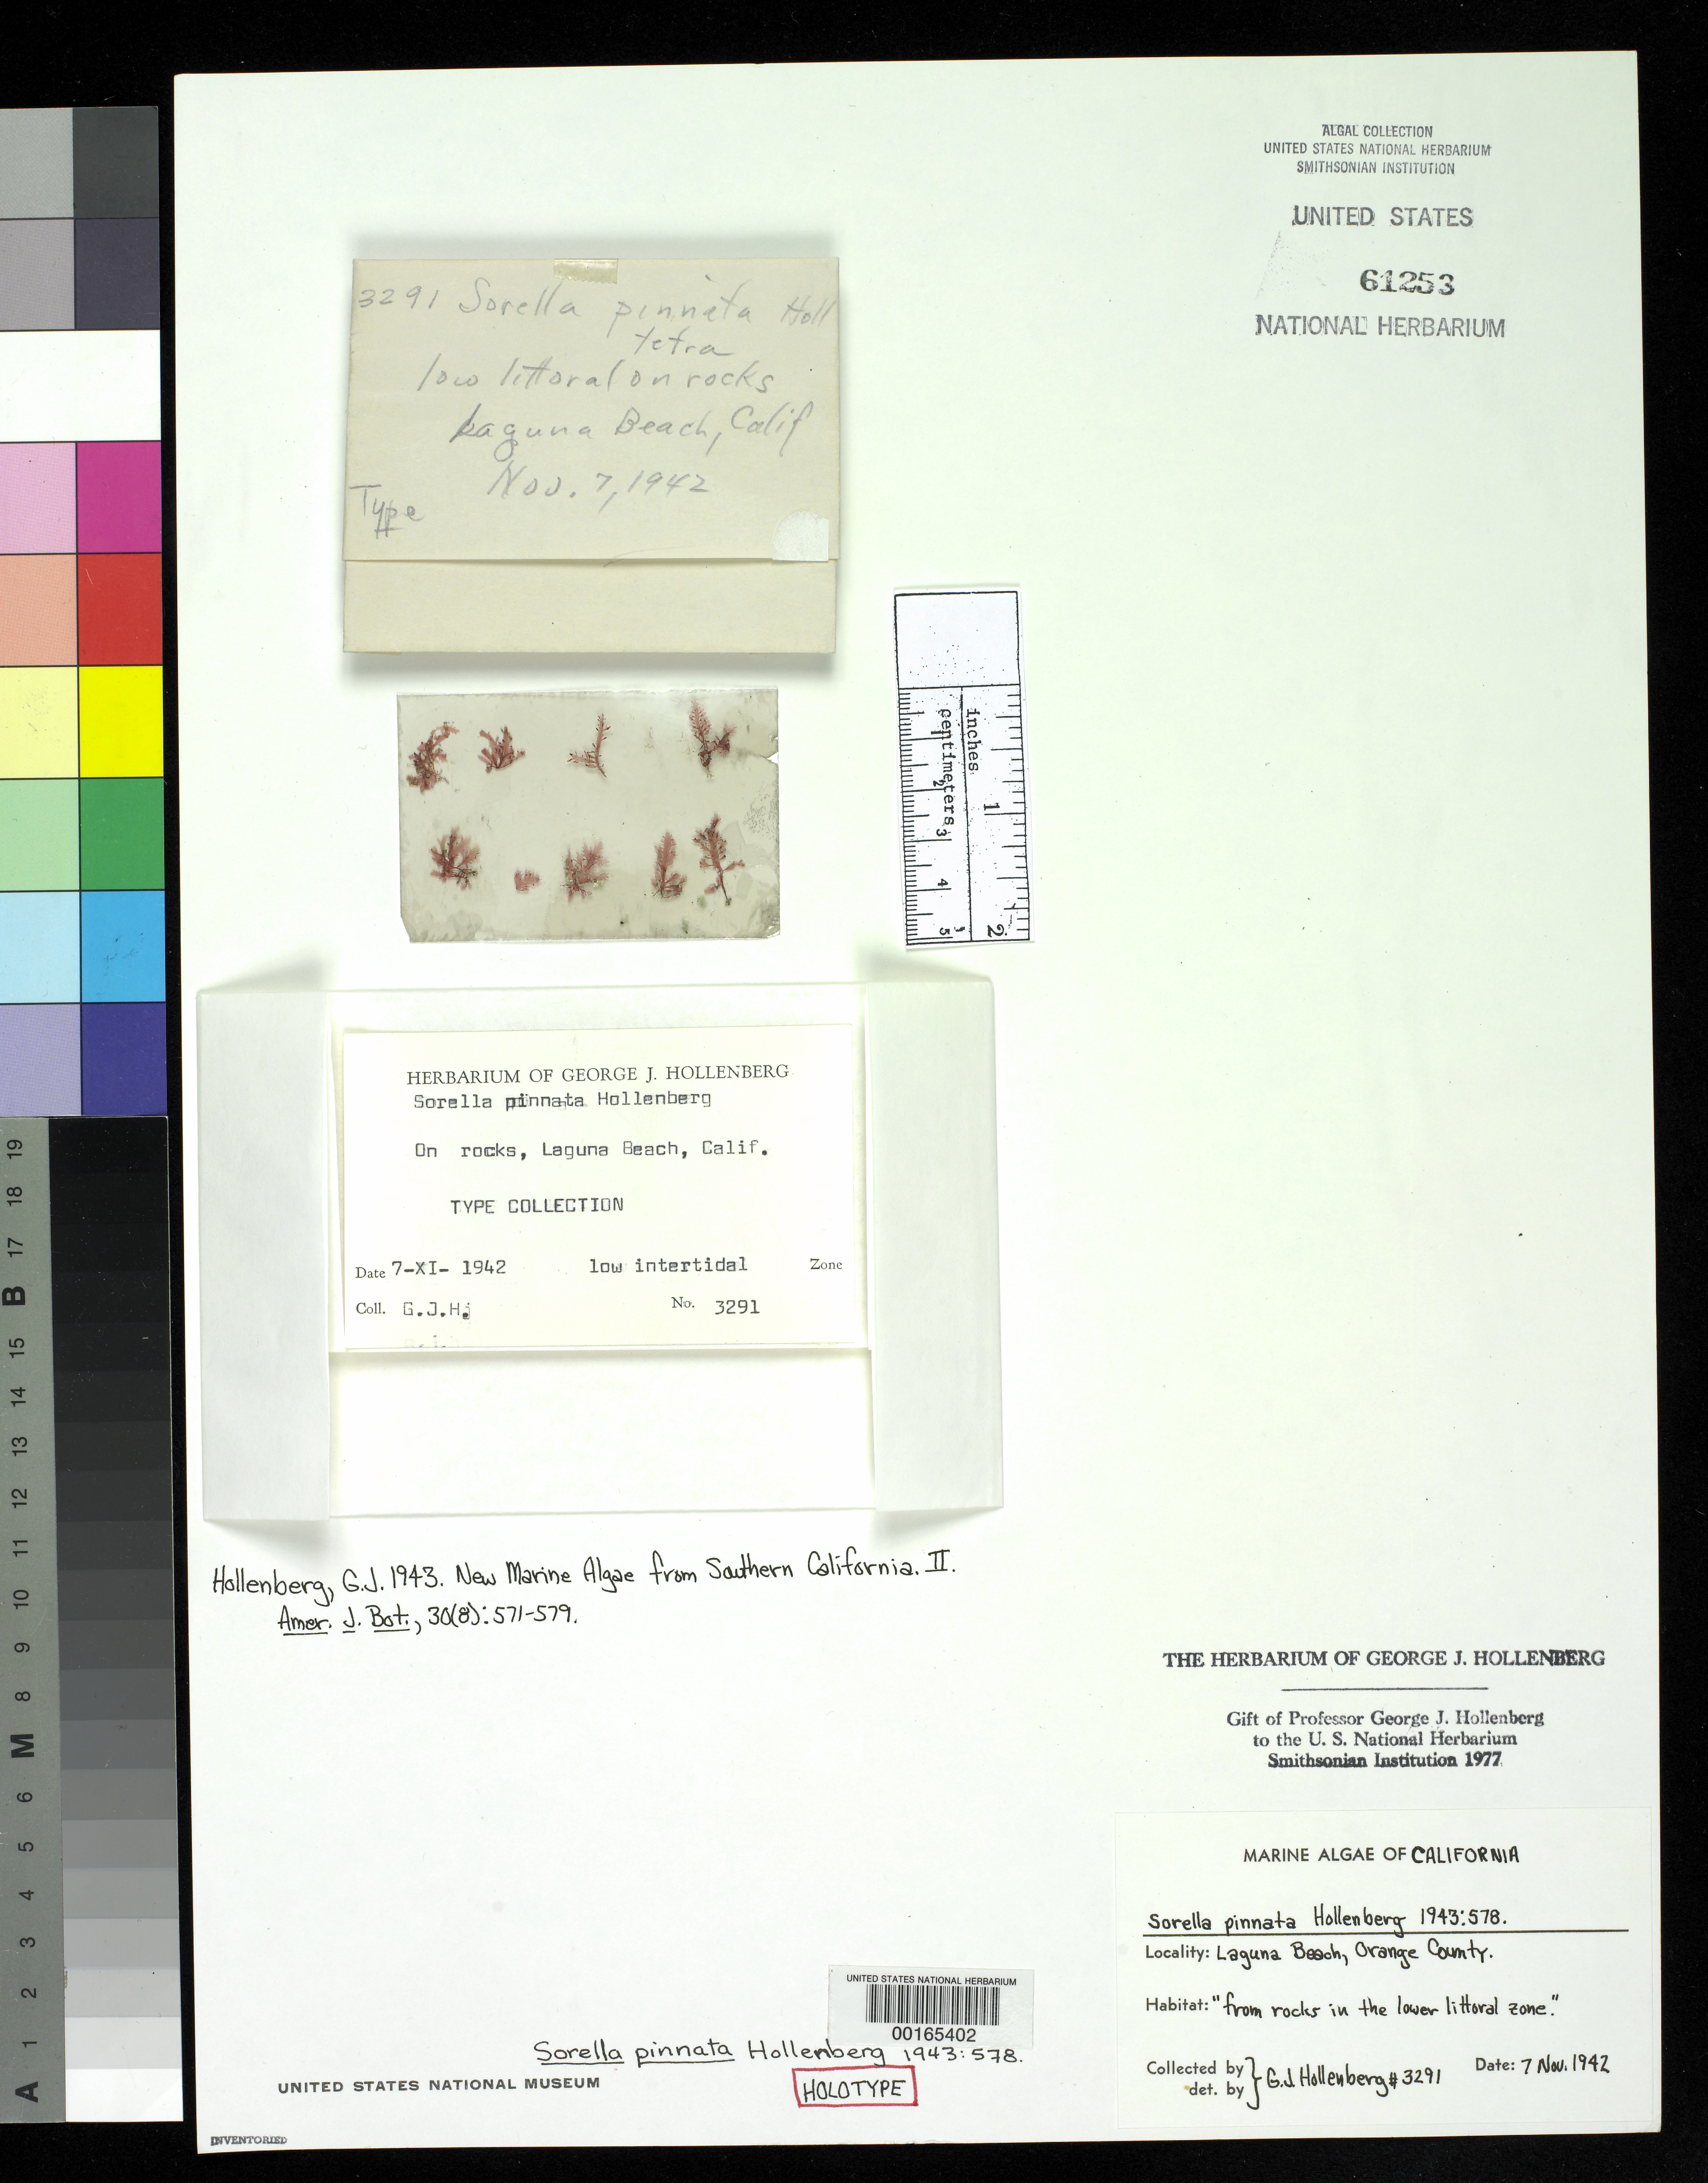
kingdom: Plantae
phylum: Rhodophyta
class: Florideophyceae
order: Ceramiales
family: Delesseriaceae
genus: Sorella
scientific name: Sorella pinnata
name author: Hollenb.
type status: Holotype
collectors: G. Hollenberg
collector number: GJH 3291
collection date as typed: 07 Nov 1942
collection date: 1942-11-07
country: United States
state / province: California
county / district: Orange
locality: Laguna Beach.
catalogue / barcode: US 61253